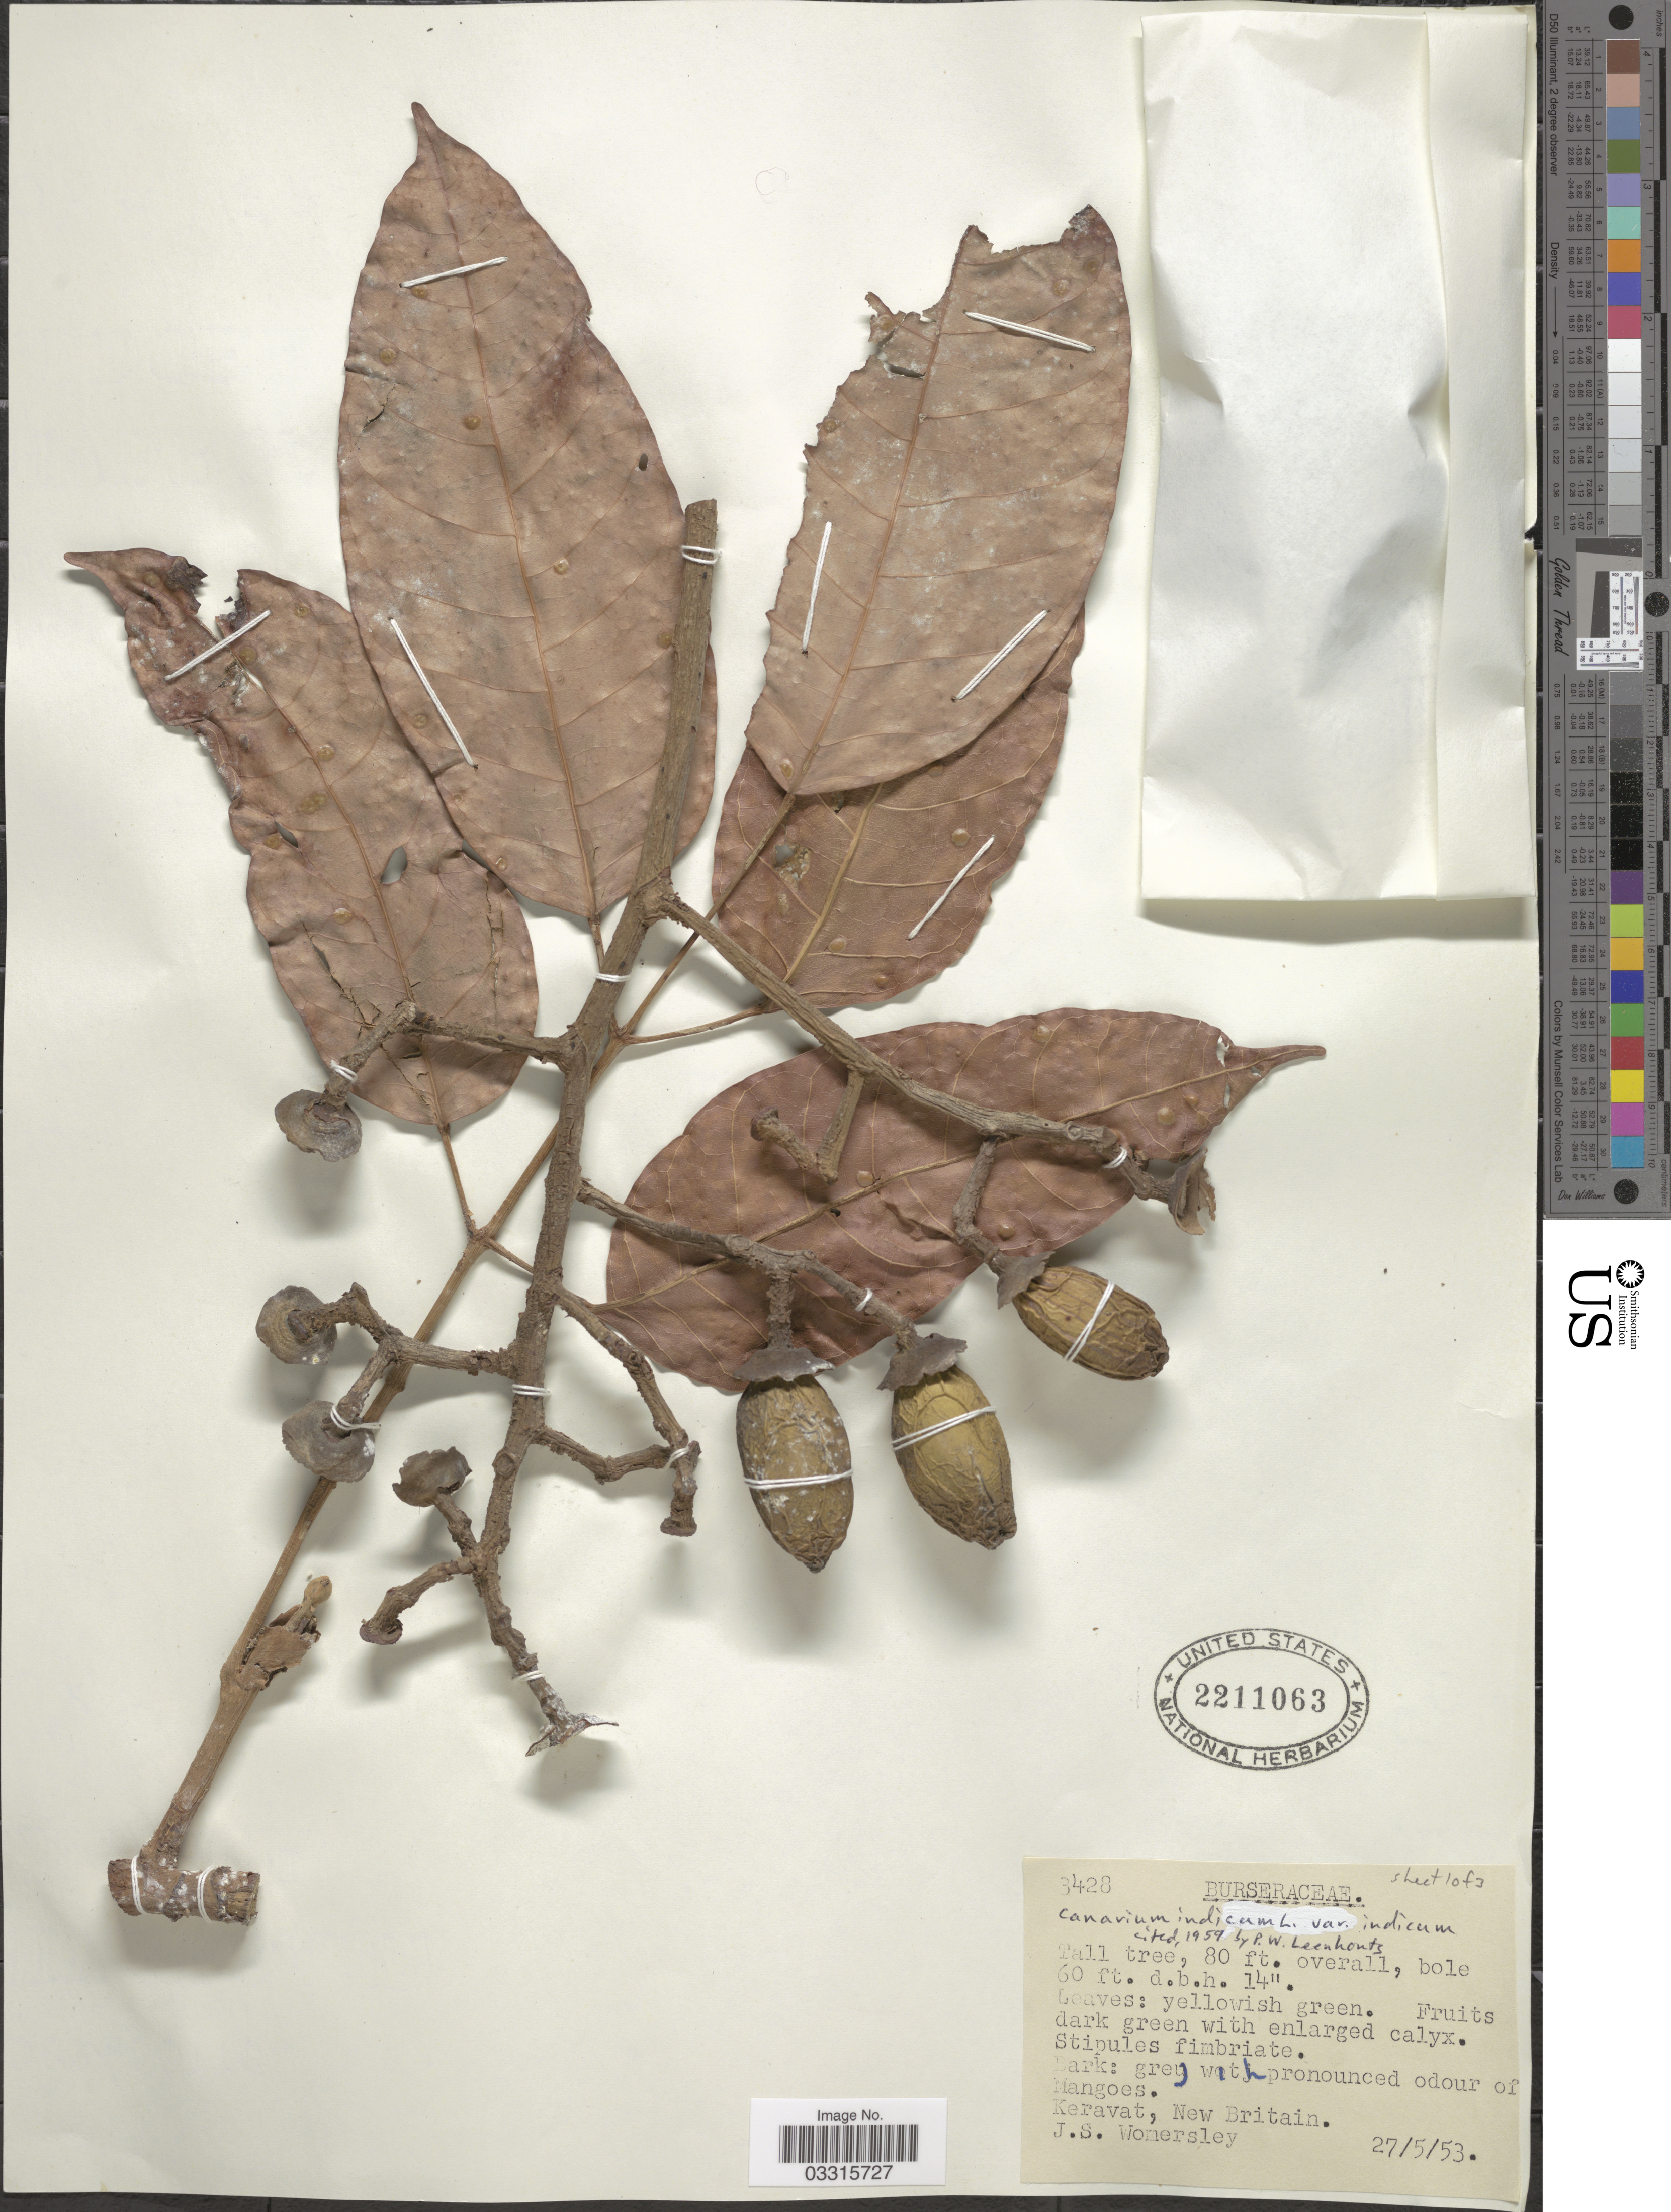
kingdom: Plantae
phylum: Tracheophyta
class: Magnoliopsida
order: Sapindales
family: Burseraceae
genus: Canarium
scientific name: Canarium indicum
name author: L.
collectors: J. S. Womersley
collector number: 3428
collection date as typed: Transcribed d/m/y: 27/5/53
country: Papua New Guinea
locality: Keravat, New Britain.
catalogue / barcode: US 2211063